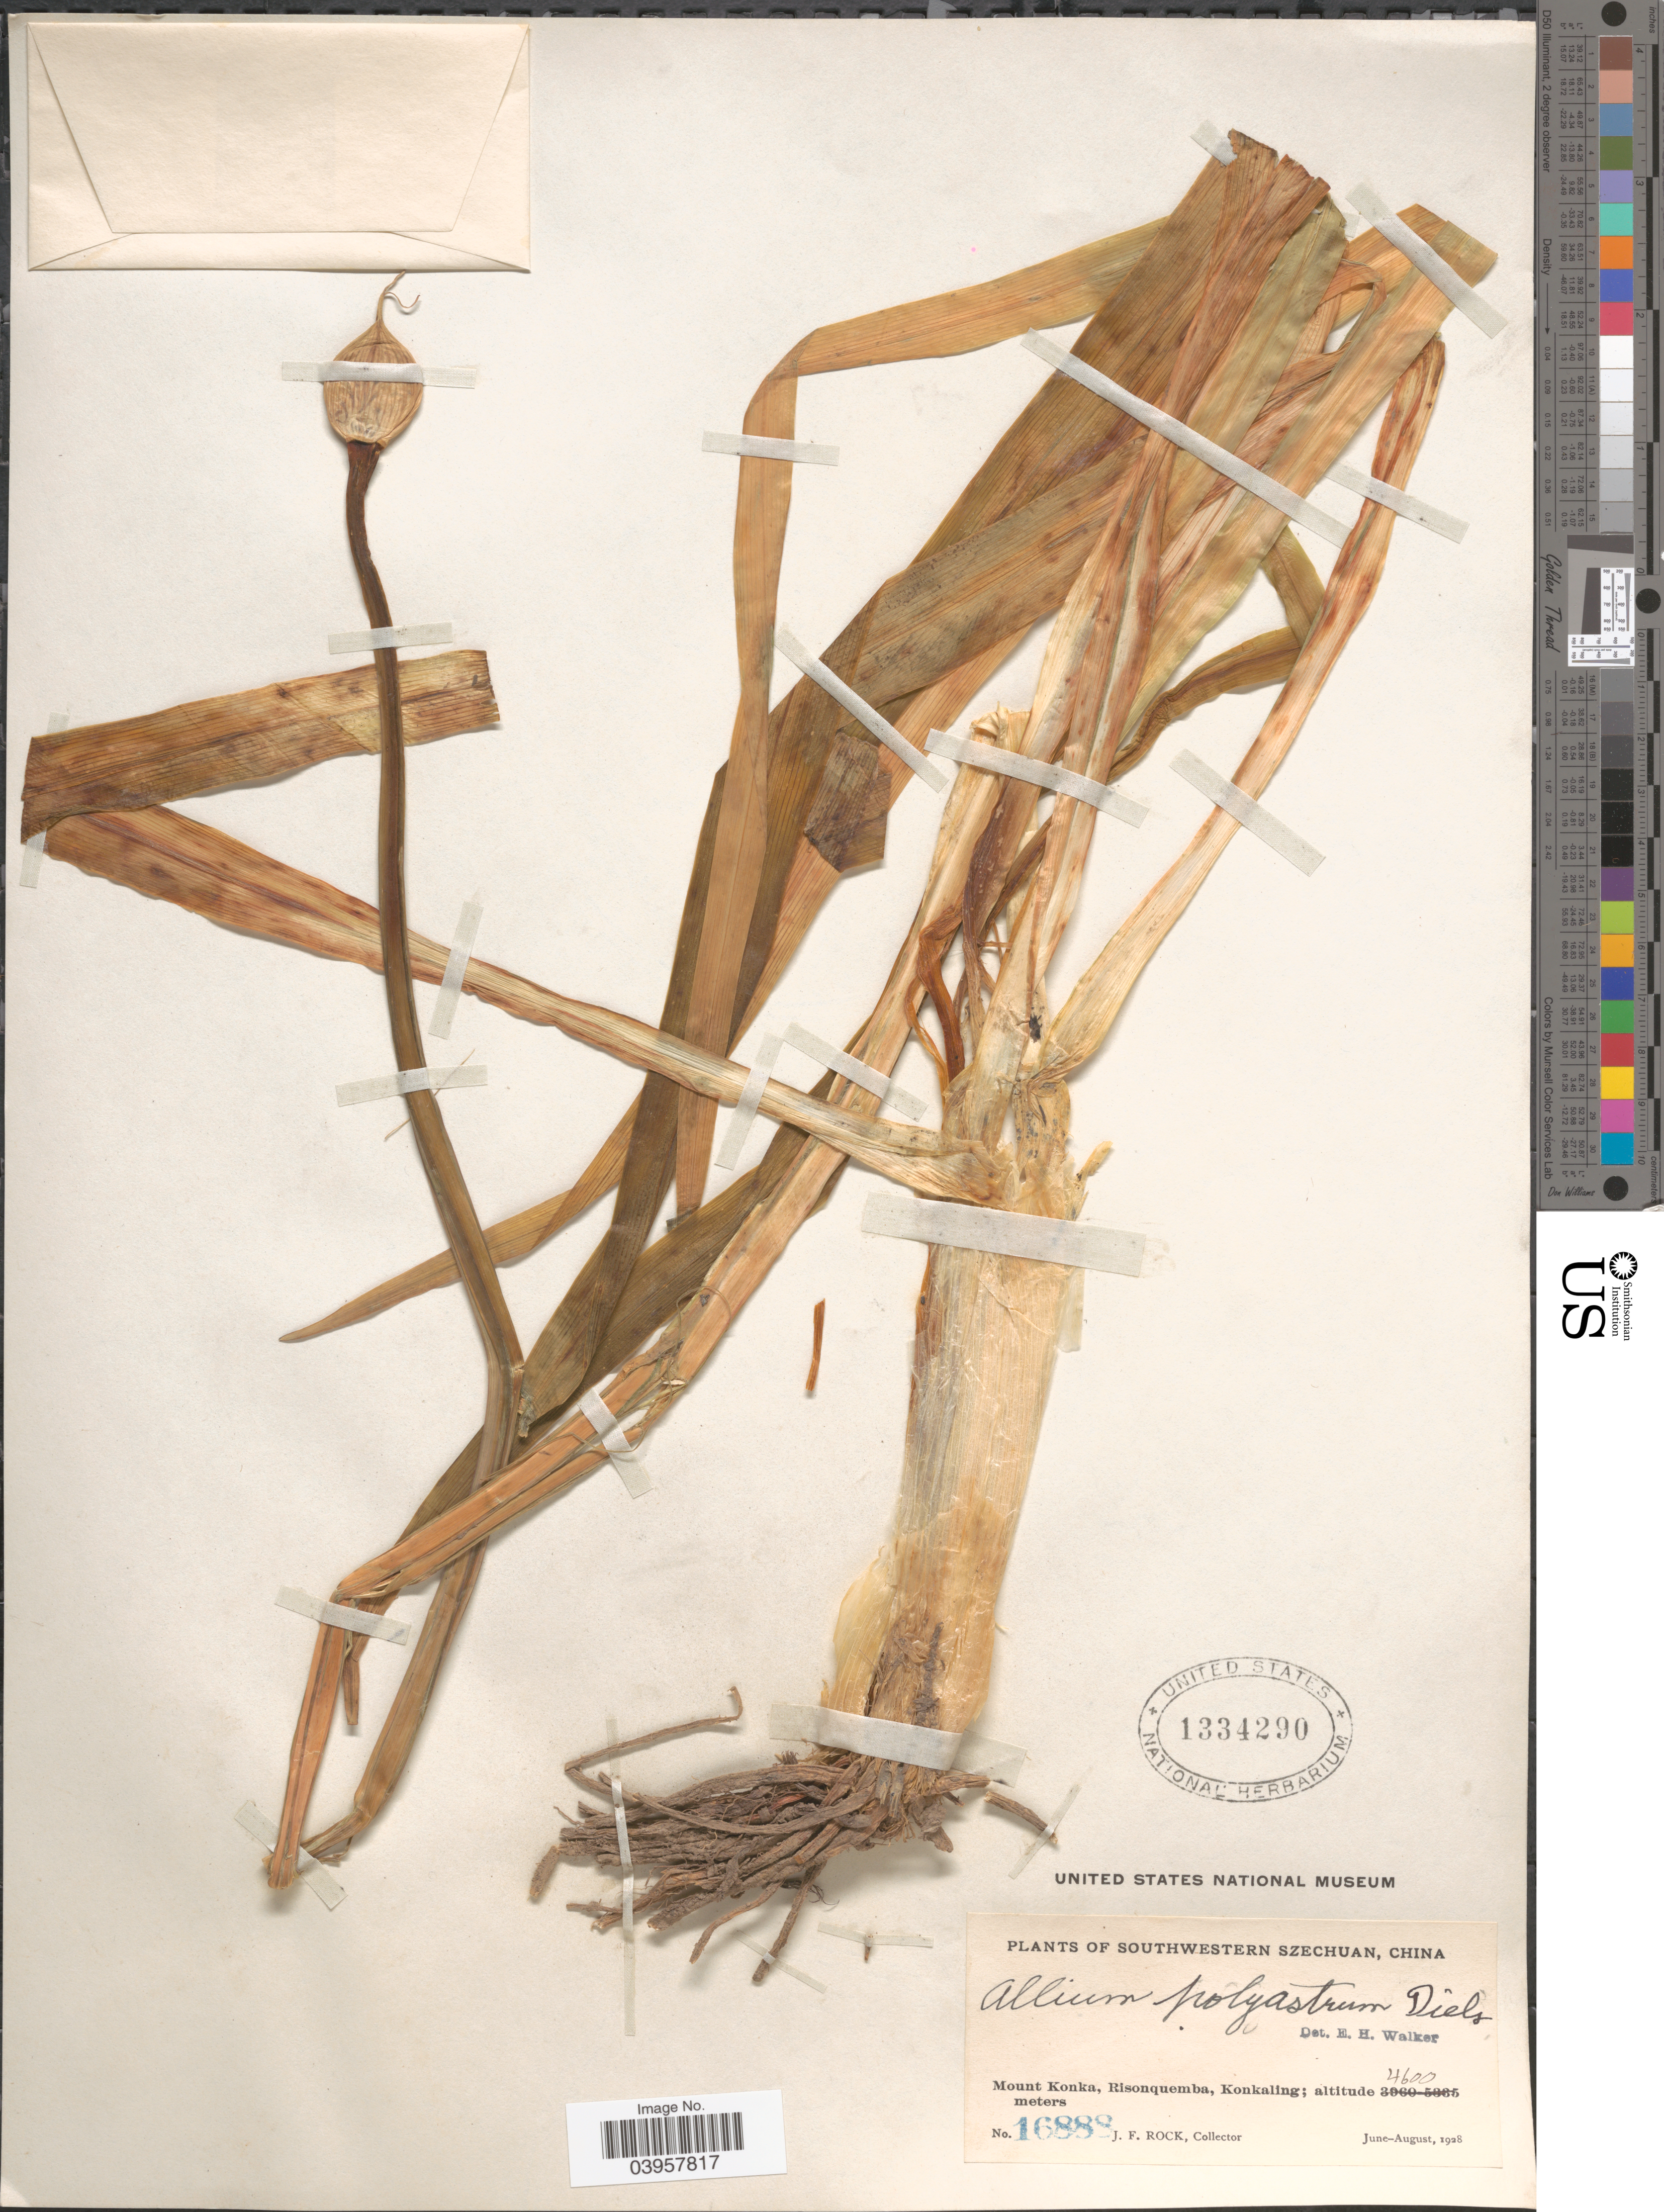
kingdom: Plantae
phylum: Tracheophyta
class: Liliopsida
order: Asparagales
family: Amaryllidaceae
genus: Allium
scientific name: Allium polyastrum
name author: Diels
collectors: J. Rock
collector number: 16888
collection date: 1928-06/1928-08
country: China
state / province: Sichuan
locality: Southwestern Szechuan. Mount Konka, Risonquemba, Konkaling.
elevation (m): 4600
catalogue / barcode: US 1334290